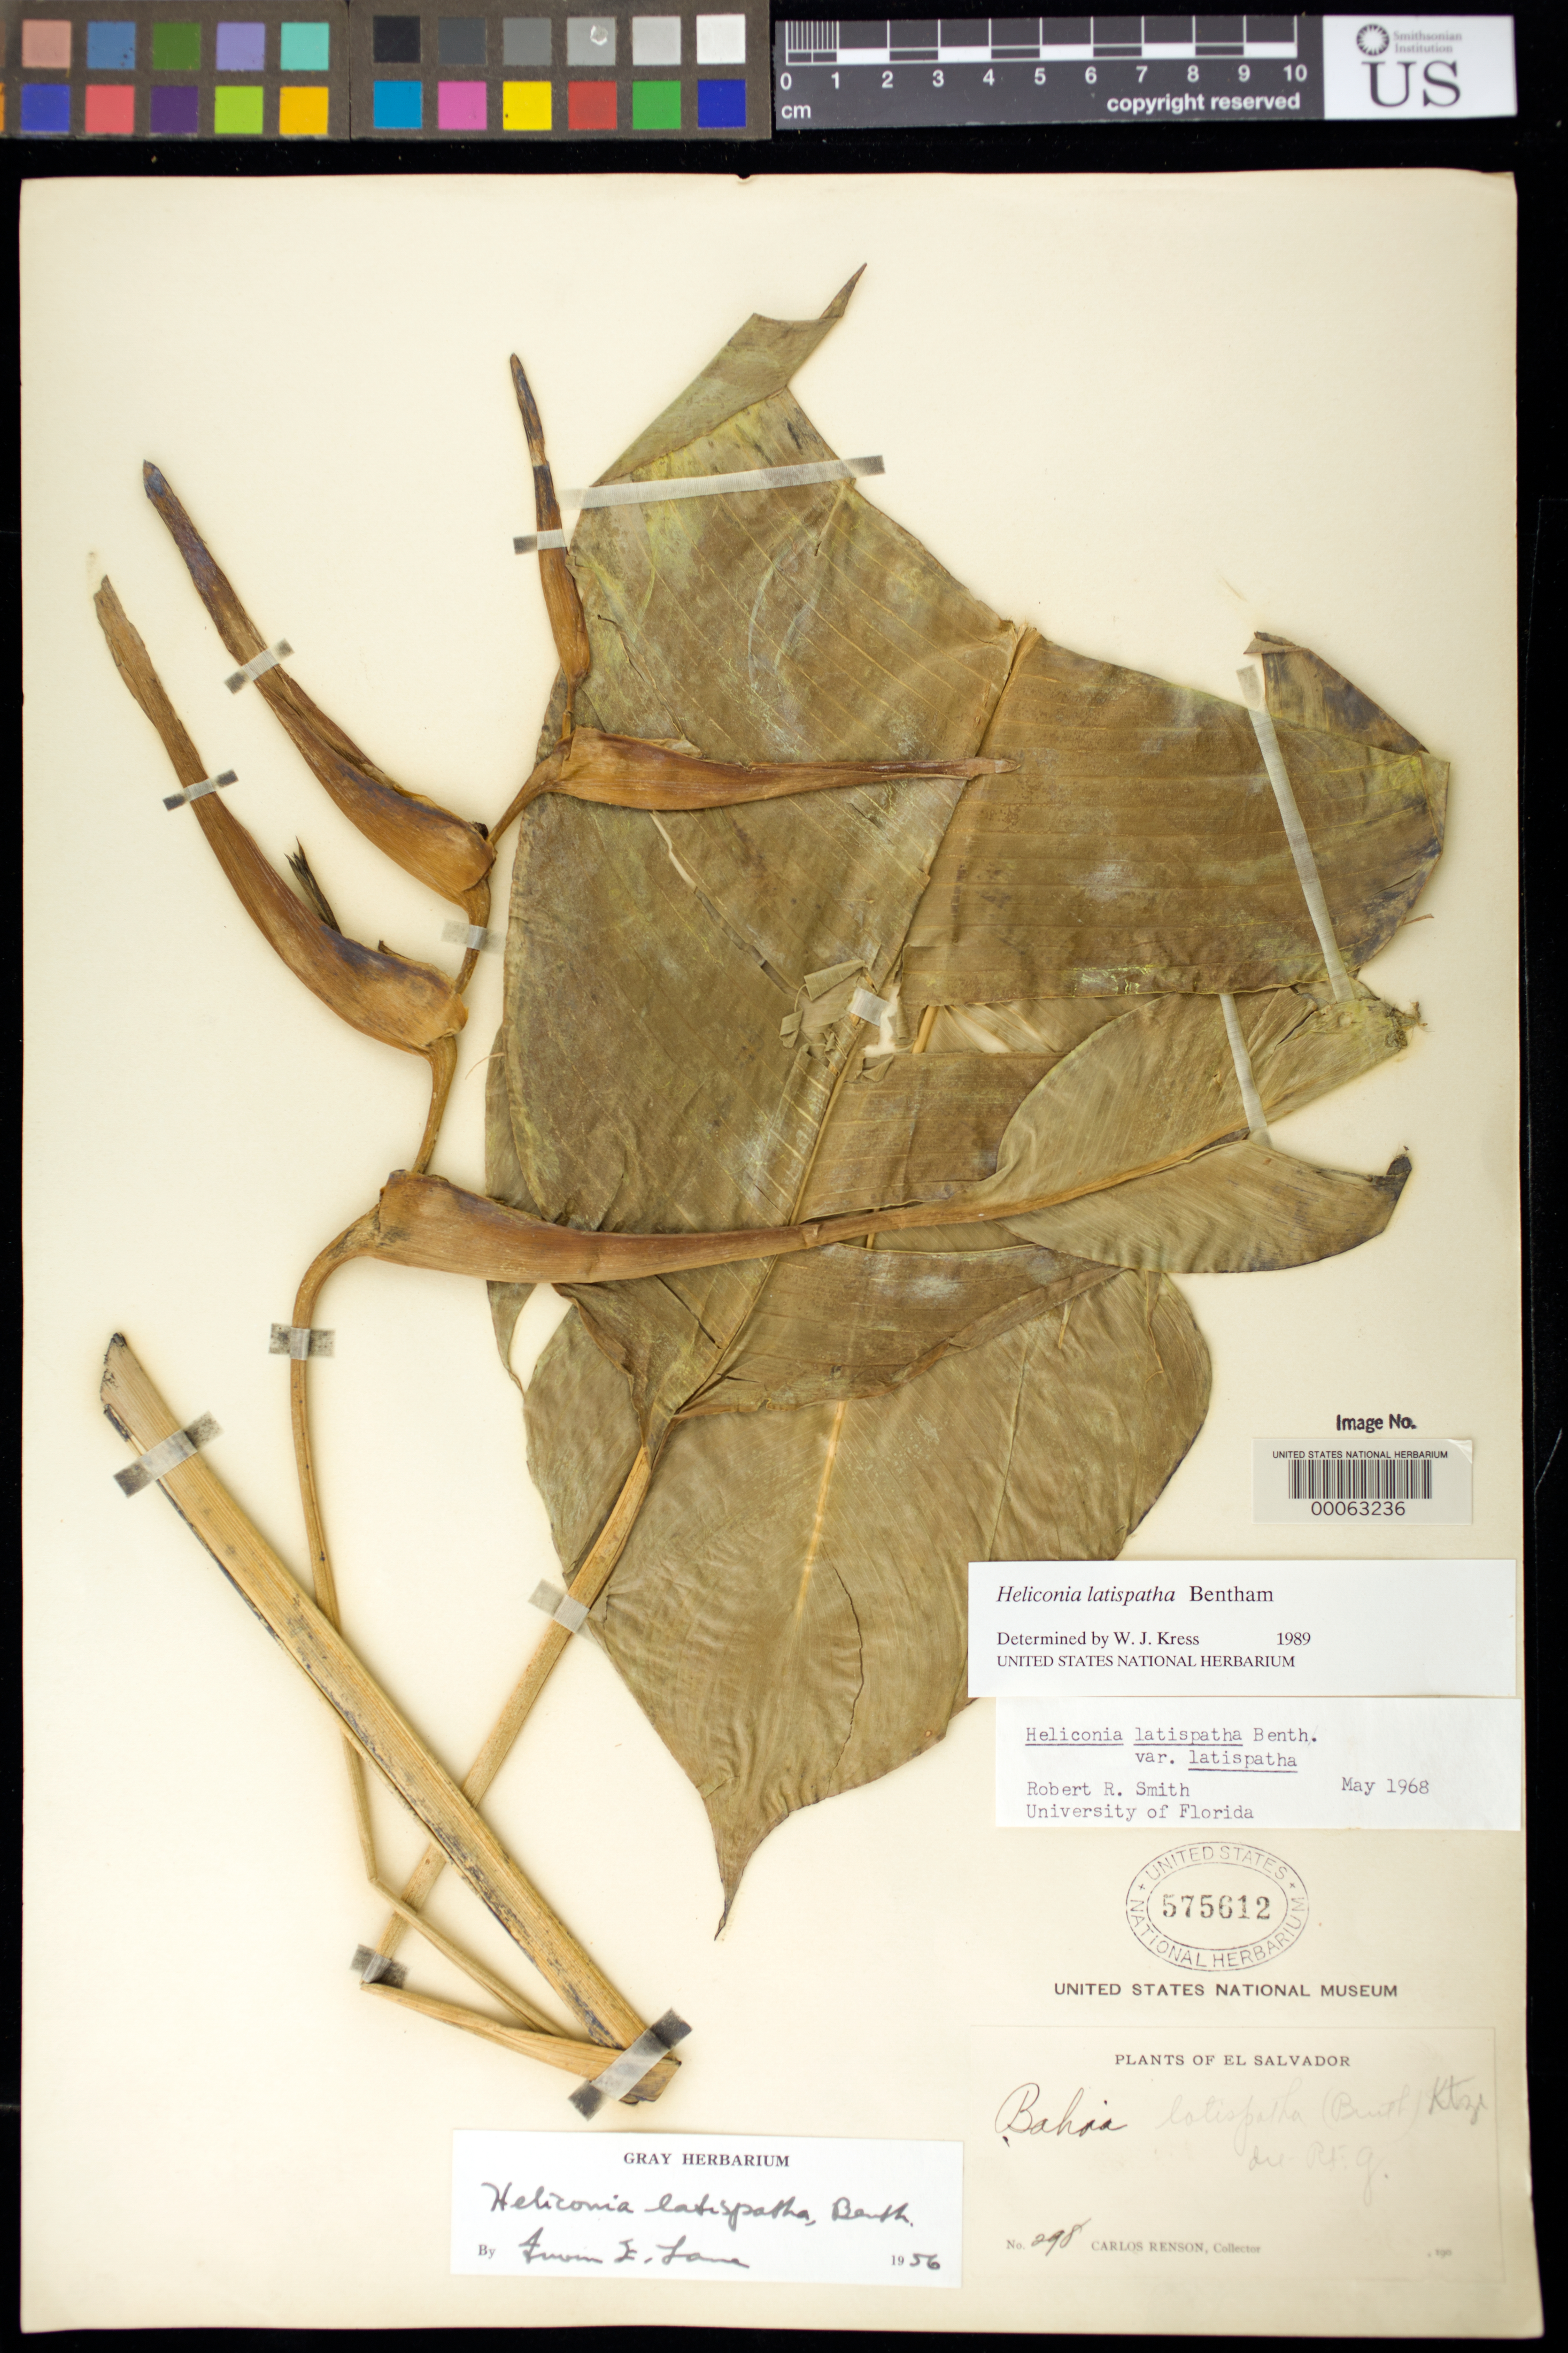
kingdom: Plantae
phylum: Tracheophyta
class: Liliopsida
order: Zingiberales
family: Heliconiaceae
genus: Heliconia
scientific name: Heliconia latispatha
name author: Benth.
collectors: C. Renson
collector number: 298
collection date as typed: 190-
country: El Salvador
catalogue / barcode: US 575612